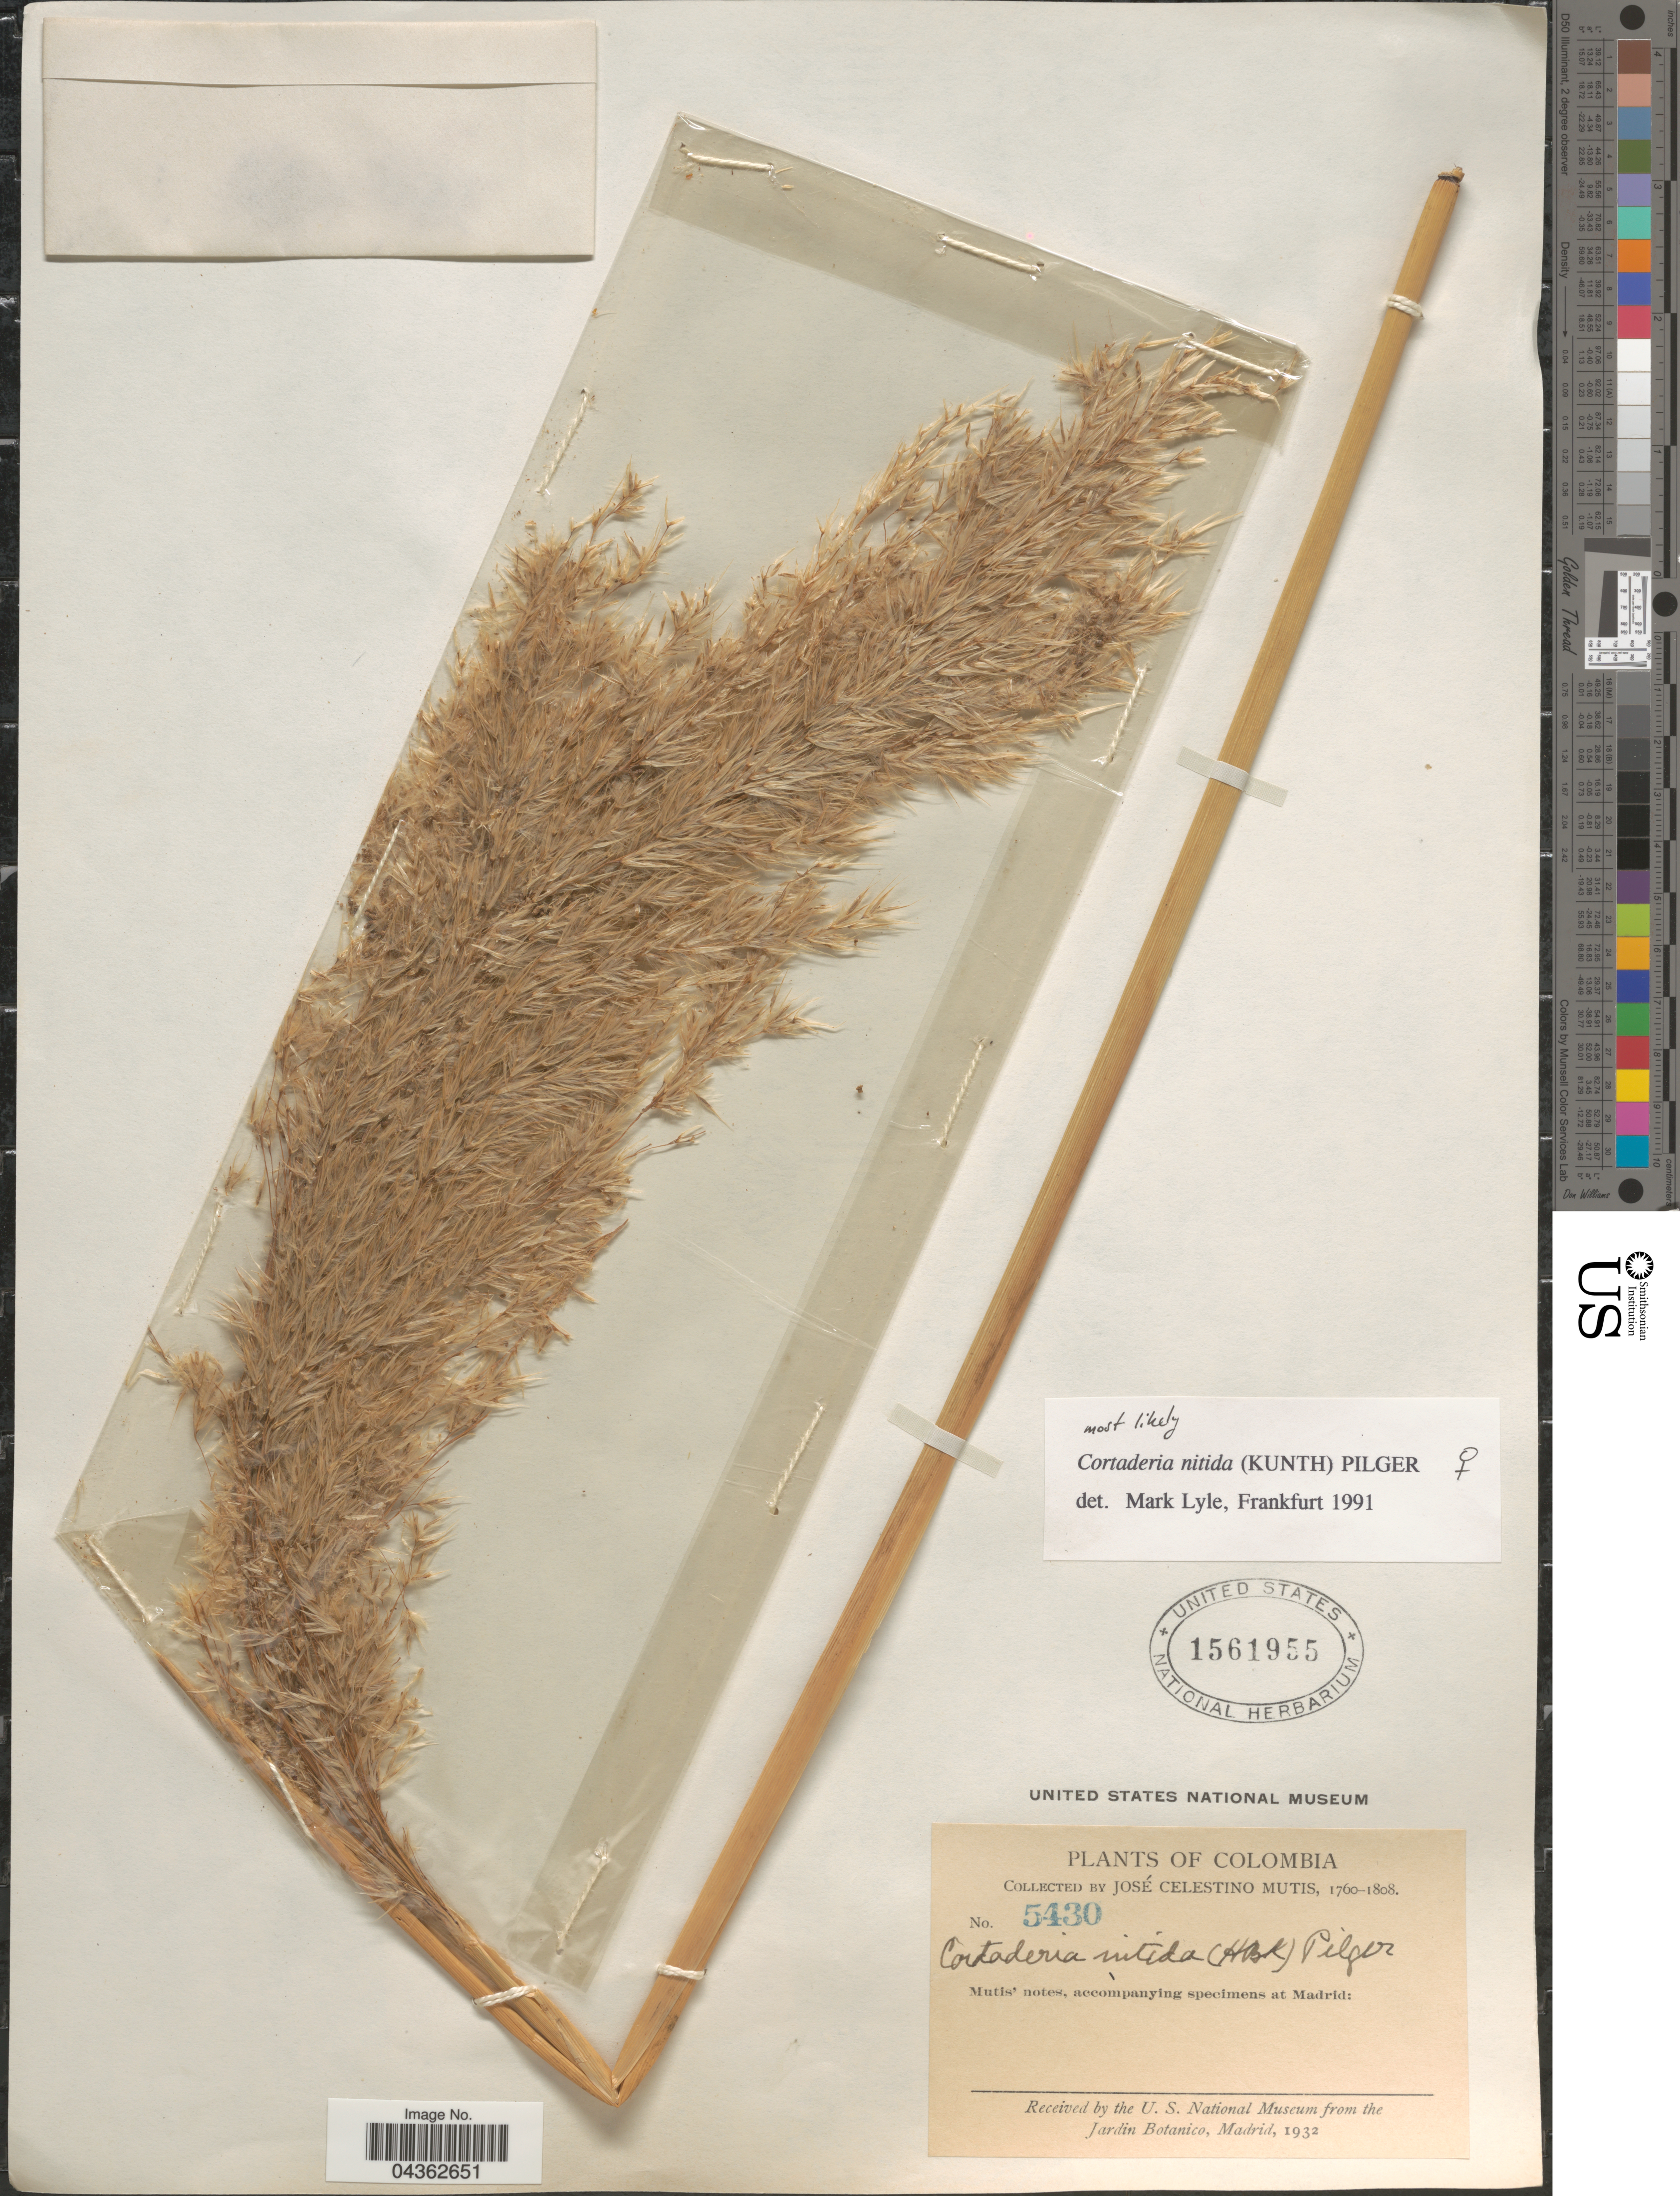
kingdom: Plantae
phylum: Tracheophyta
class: Liliopsida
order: Poales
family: Poaceae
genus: Cortaderia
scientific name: Cortaderia nitida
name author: (Kunth) Pilg.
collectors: J. C. B. Mutis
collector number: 5430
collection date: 1760/1808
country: Colombia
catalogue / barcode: US 1561955